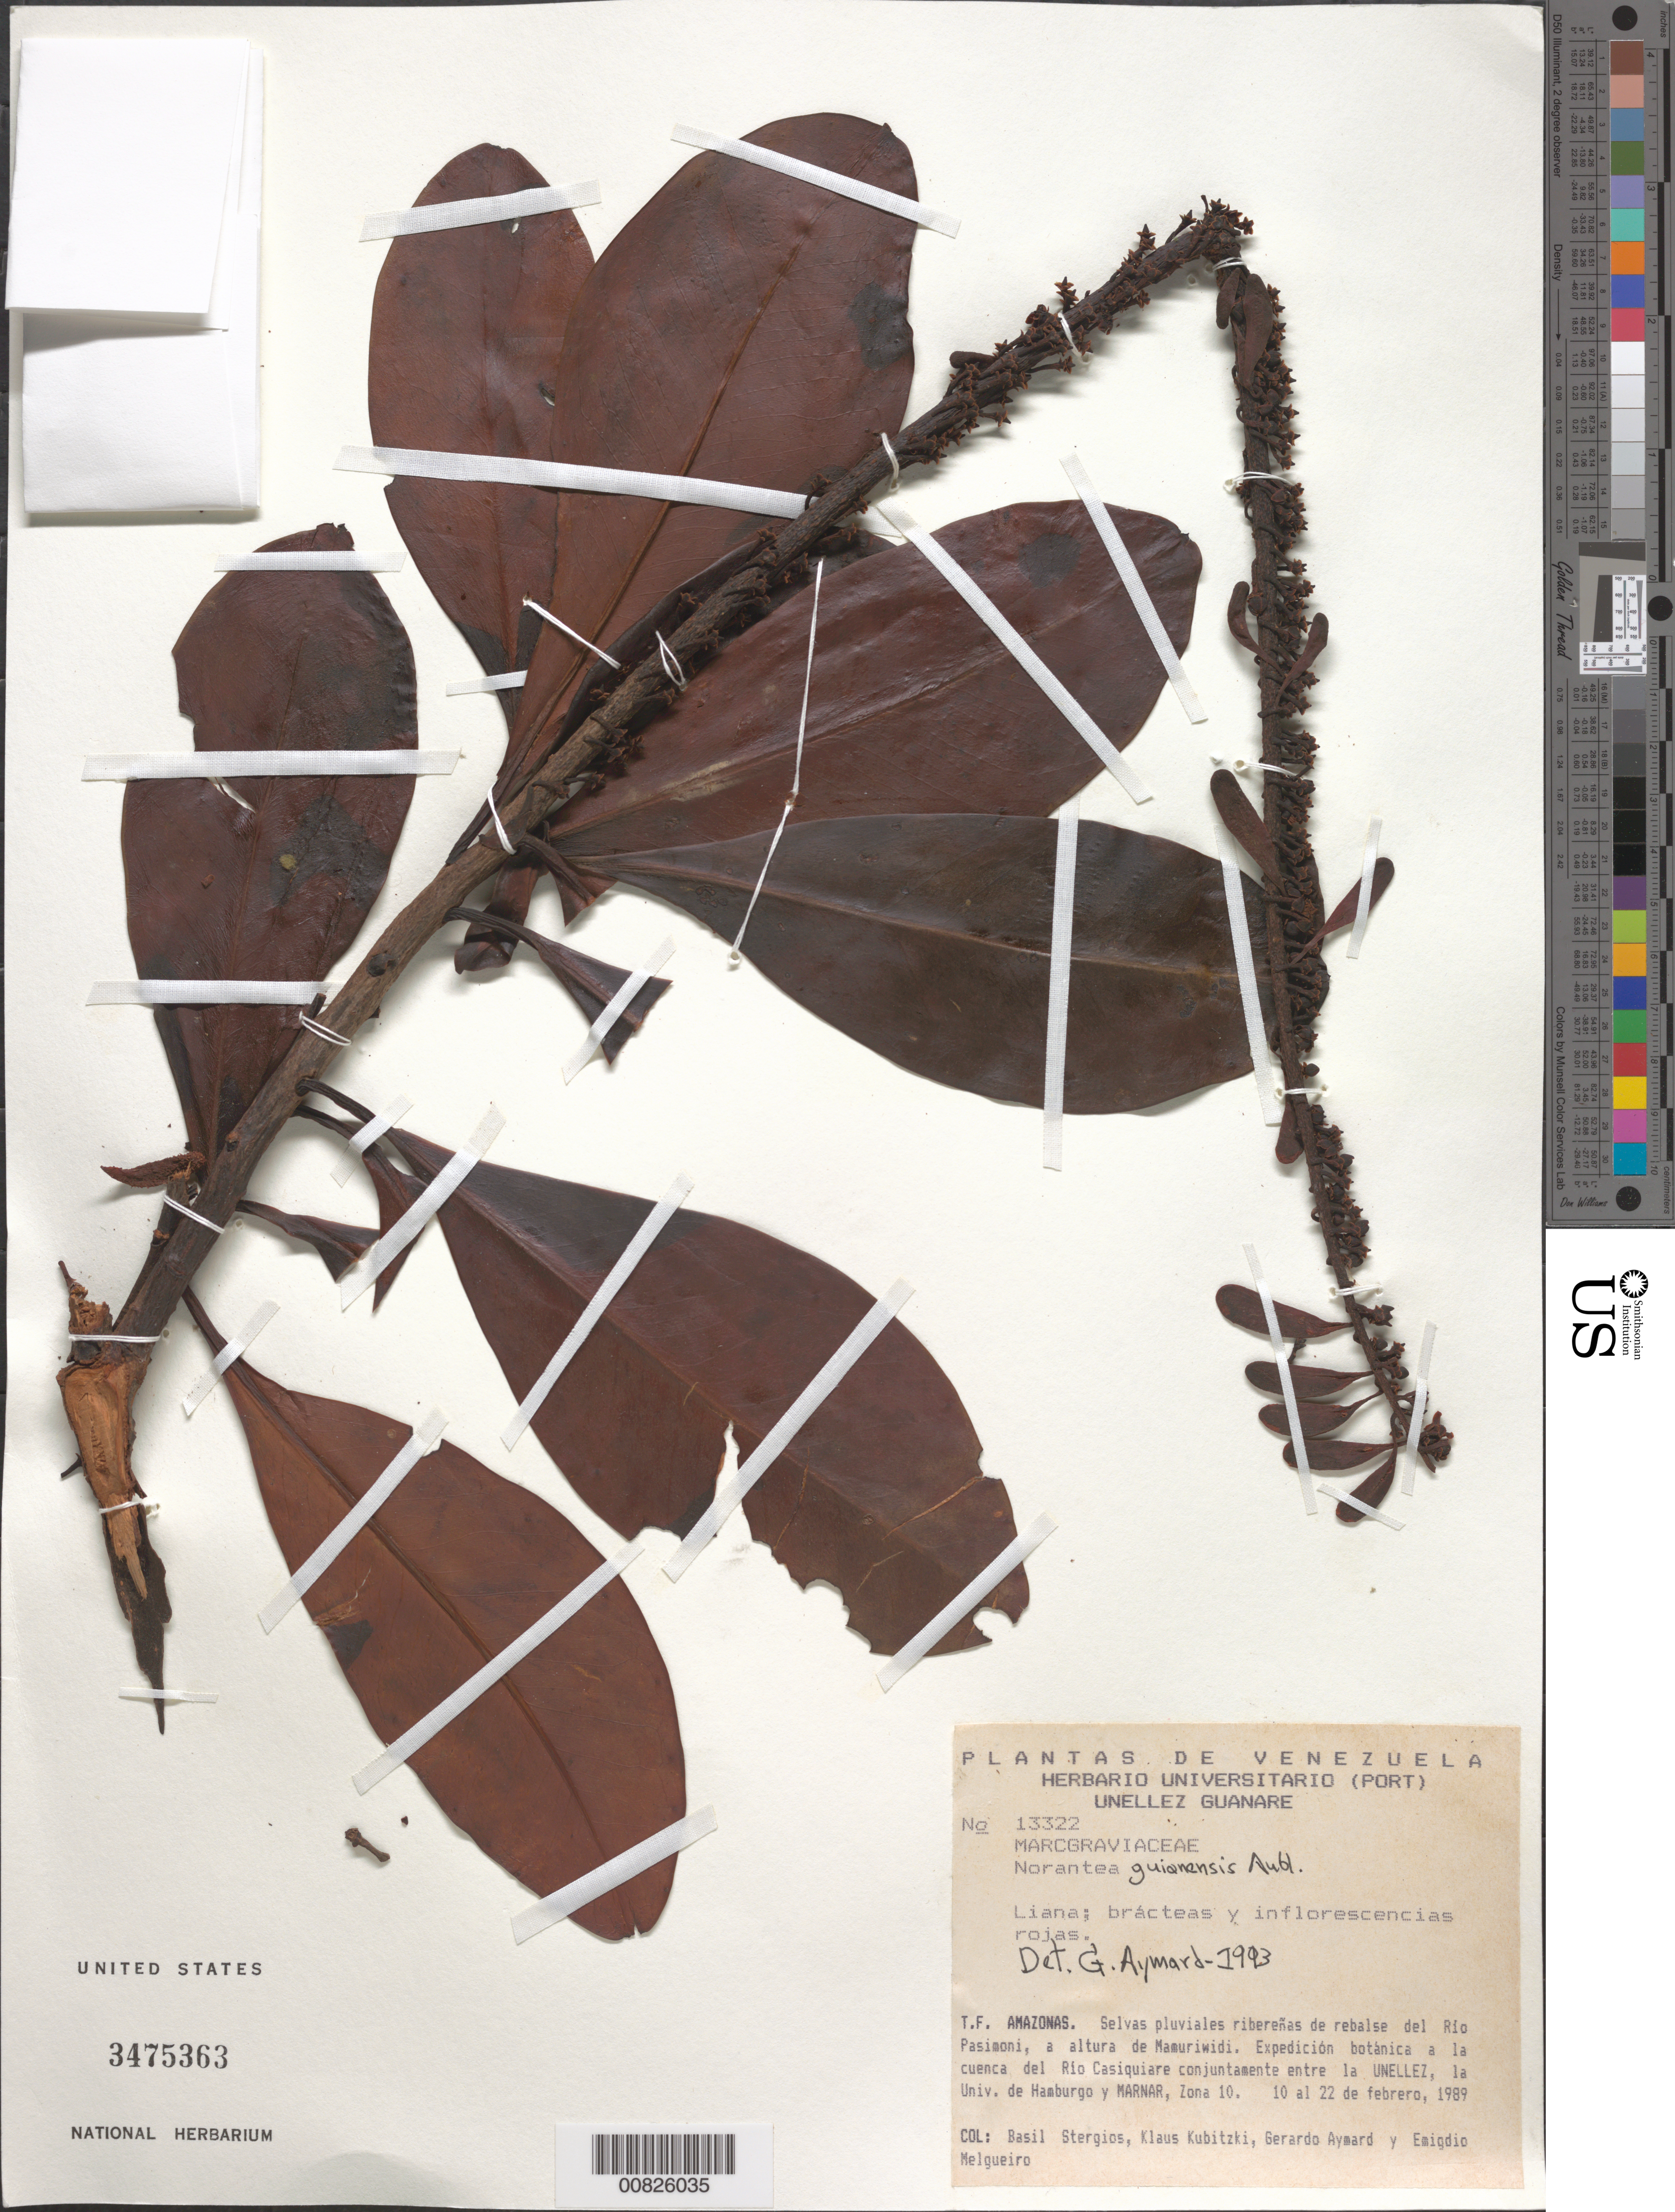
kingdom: Plantae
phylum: Tracheophyta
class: Magnoliopsida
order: Ericales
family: Marcgraviaceae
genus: Norantea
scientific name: Norantea guianensis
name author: Aubl.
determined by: Aymard C., G. A., (PORT), Univ. Nac. Exp. de los Llanos Ezequiel Zamora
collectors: B. G. Stergios, K. Kubitzki, G. A. Aymard & E. Melgueiro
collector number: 13322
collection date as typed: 10-Feb-89 to 22-Feb-89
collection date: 1989-02-10/1989-02-22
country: Venezuela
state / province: Amazonas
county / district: Río Negro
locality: Río Casiquiare, Río Pasimoni, a altura de Mamuriwidi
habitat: Selvas pluviales riberenas de rebalse del río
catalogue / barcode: US 3475363